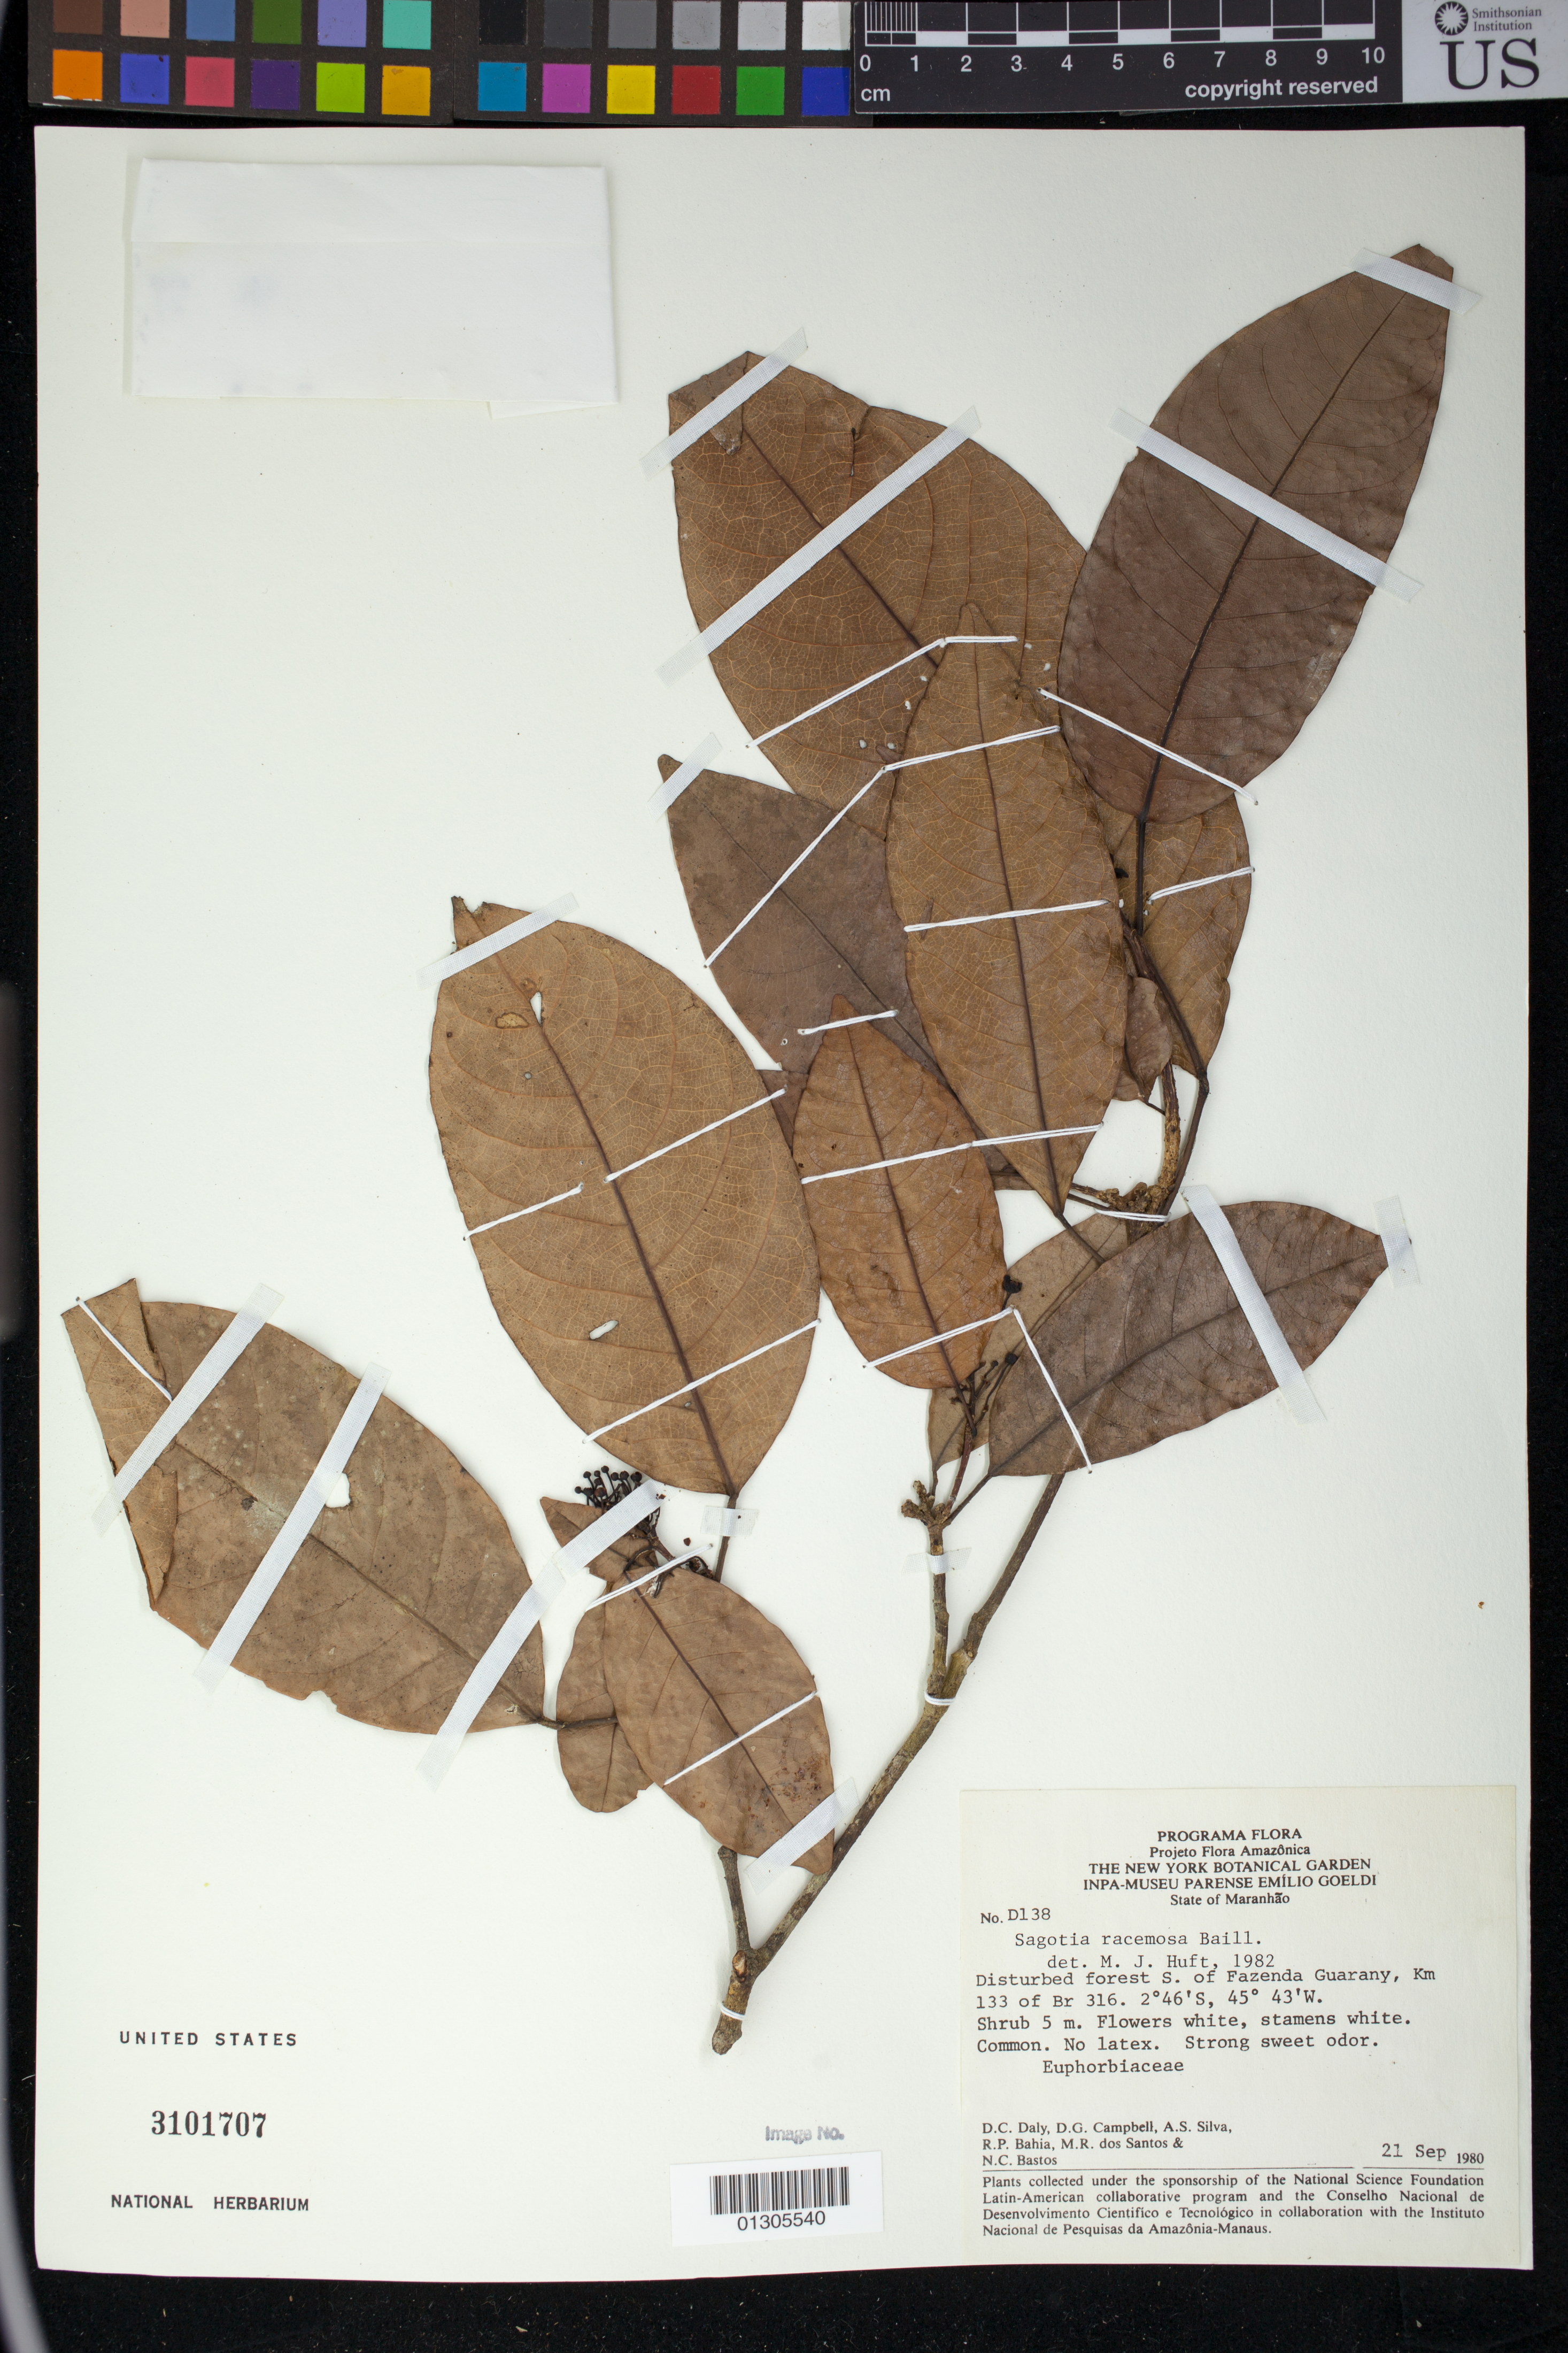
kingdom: Plantae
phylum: Tracheophyta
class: Magnoliopsida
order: Malpighiales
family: Euphorbiaceae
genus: Sagotia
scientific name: Sagotia racemosa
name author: Baill.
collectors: D. C. Daly, D. G. Campbell, A. S. Silva, R. P. Bahia, M. R. Santos & N. C. Bastos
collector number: D138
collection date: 1980-09-21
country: Brazil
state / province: Maranhão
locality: S. of Fazenda Guarany, km 133 of Br 316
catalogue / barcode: US 3101707